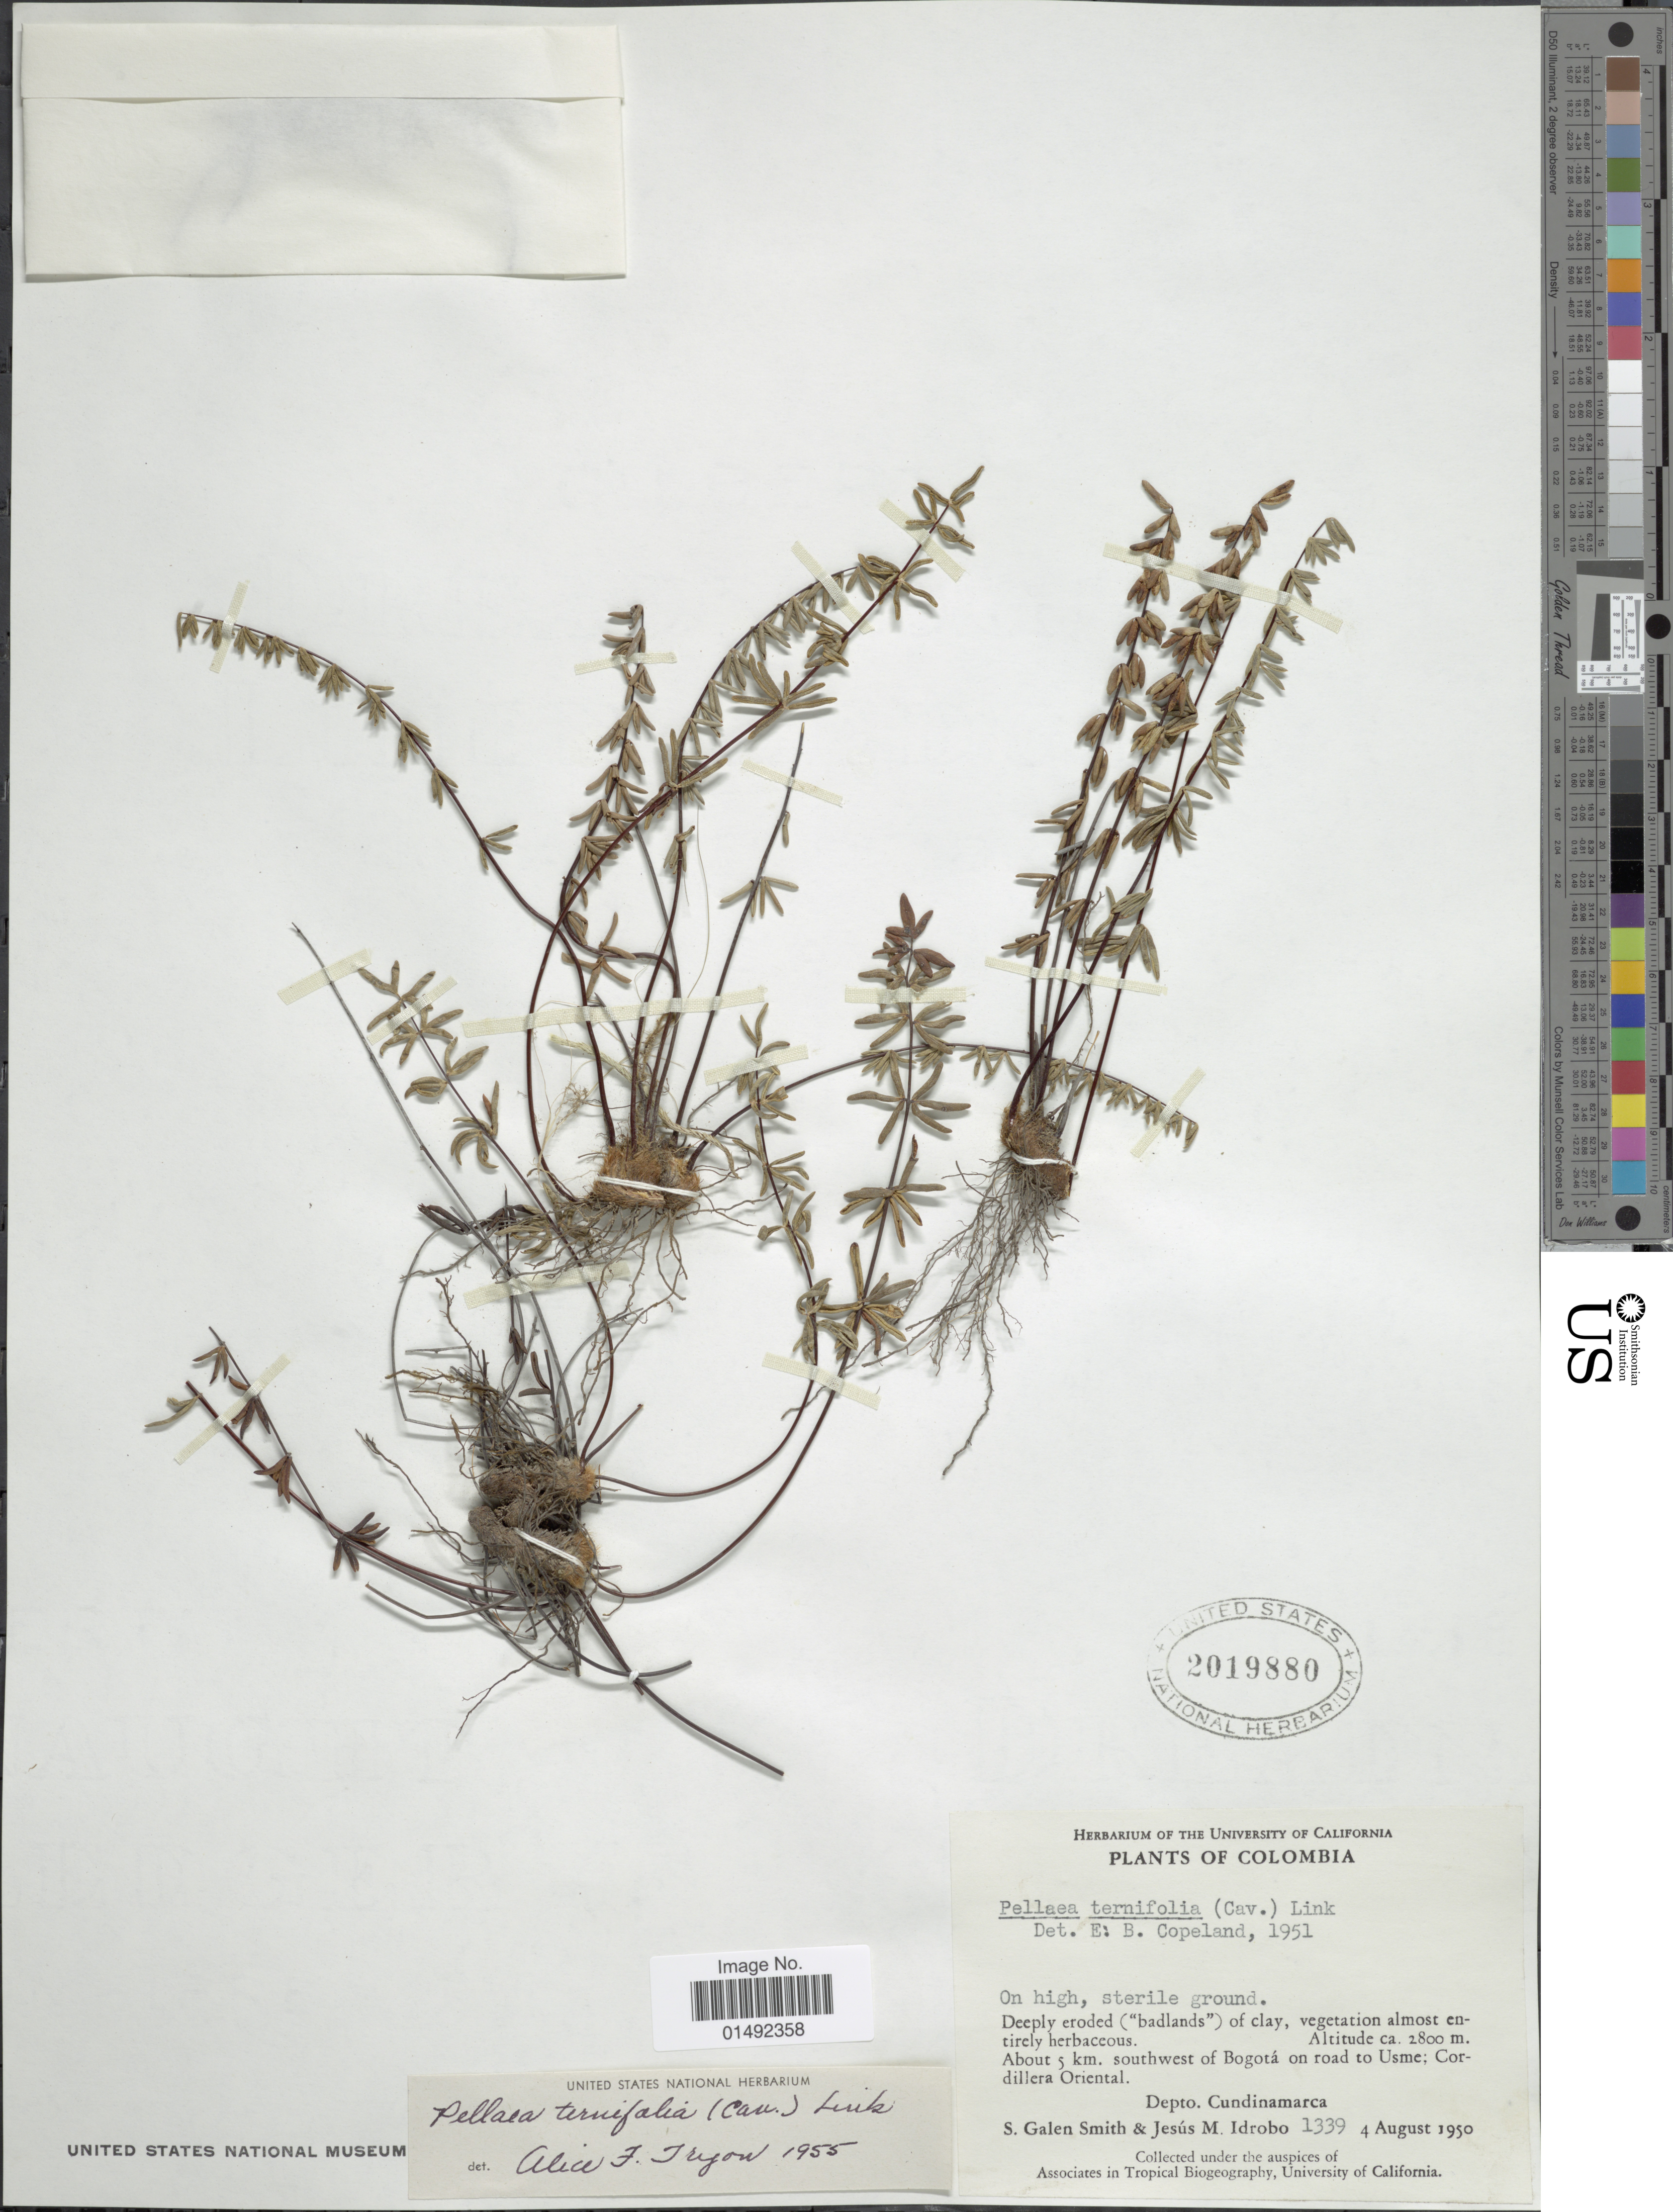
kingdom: Plantae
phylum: Tracheophyta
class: Polypodiopsida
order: Polypodiales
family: Pteridaceae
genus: Pellaea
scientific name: Pellaea ternifolia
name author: (Cav.) Link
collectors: S. G. Smith & J. M. Idrobo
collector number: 1339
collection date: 1950-08-04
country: Colombia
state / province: Cundinamarca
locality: About 5 km. southwest of Bogotá on road to Usem; Cordillera Oriental, Depto Cundinamarca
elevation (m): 2800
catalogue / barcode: US 2019880